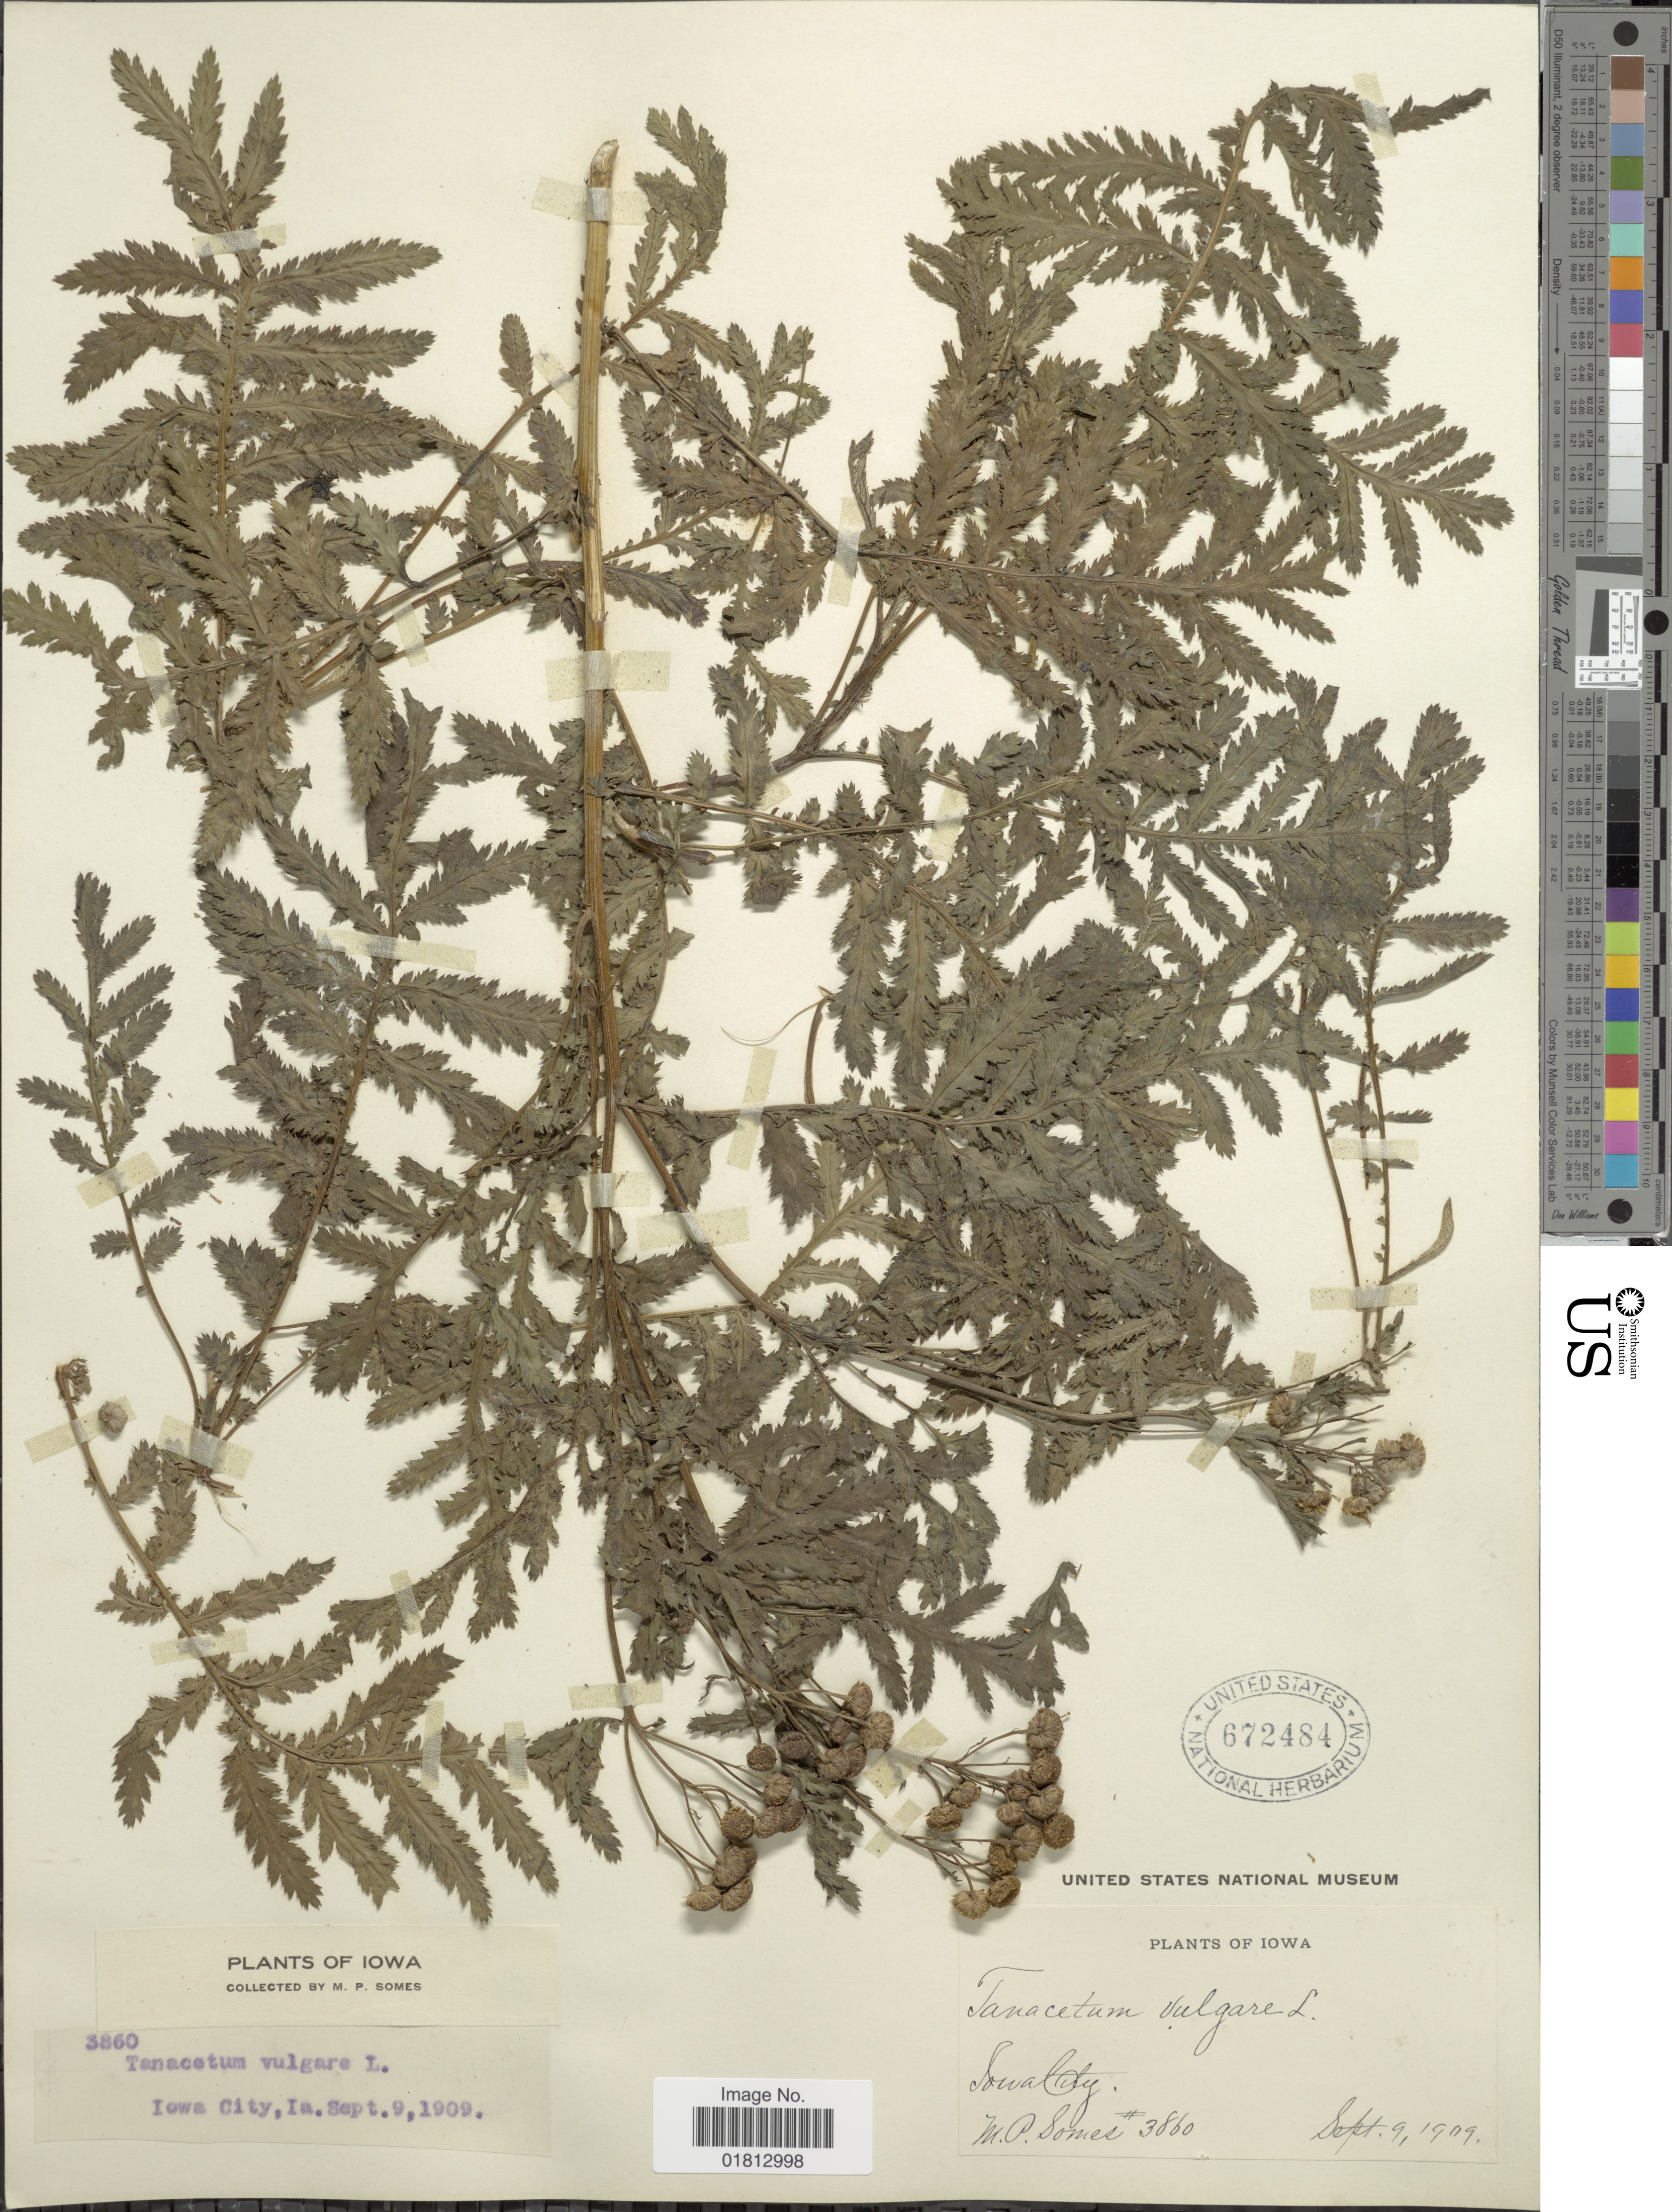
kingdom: Plantae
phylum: Tracheophyta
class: Magnoliopsida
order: Asterales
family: Asteraceae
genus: Tanacetum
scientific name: Tanacetum vulgare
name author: L.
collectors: M. Somes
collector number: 3860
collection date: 1909-09-09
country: United States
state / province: Iowa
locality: Iowa City, Ia.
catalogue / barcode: US 672484